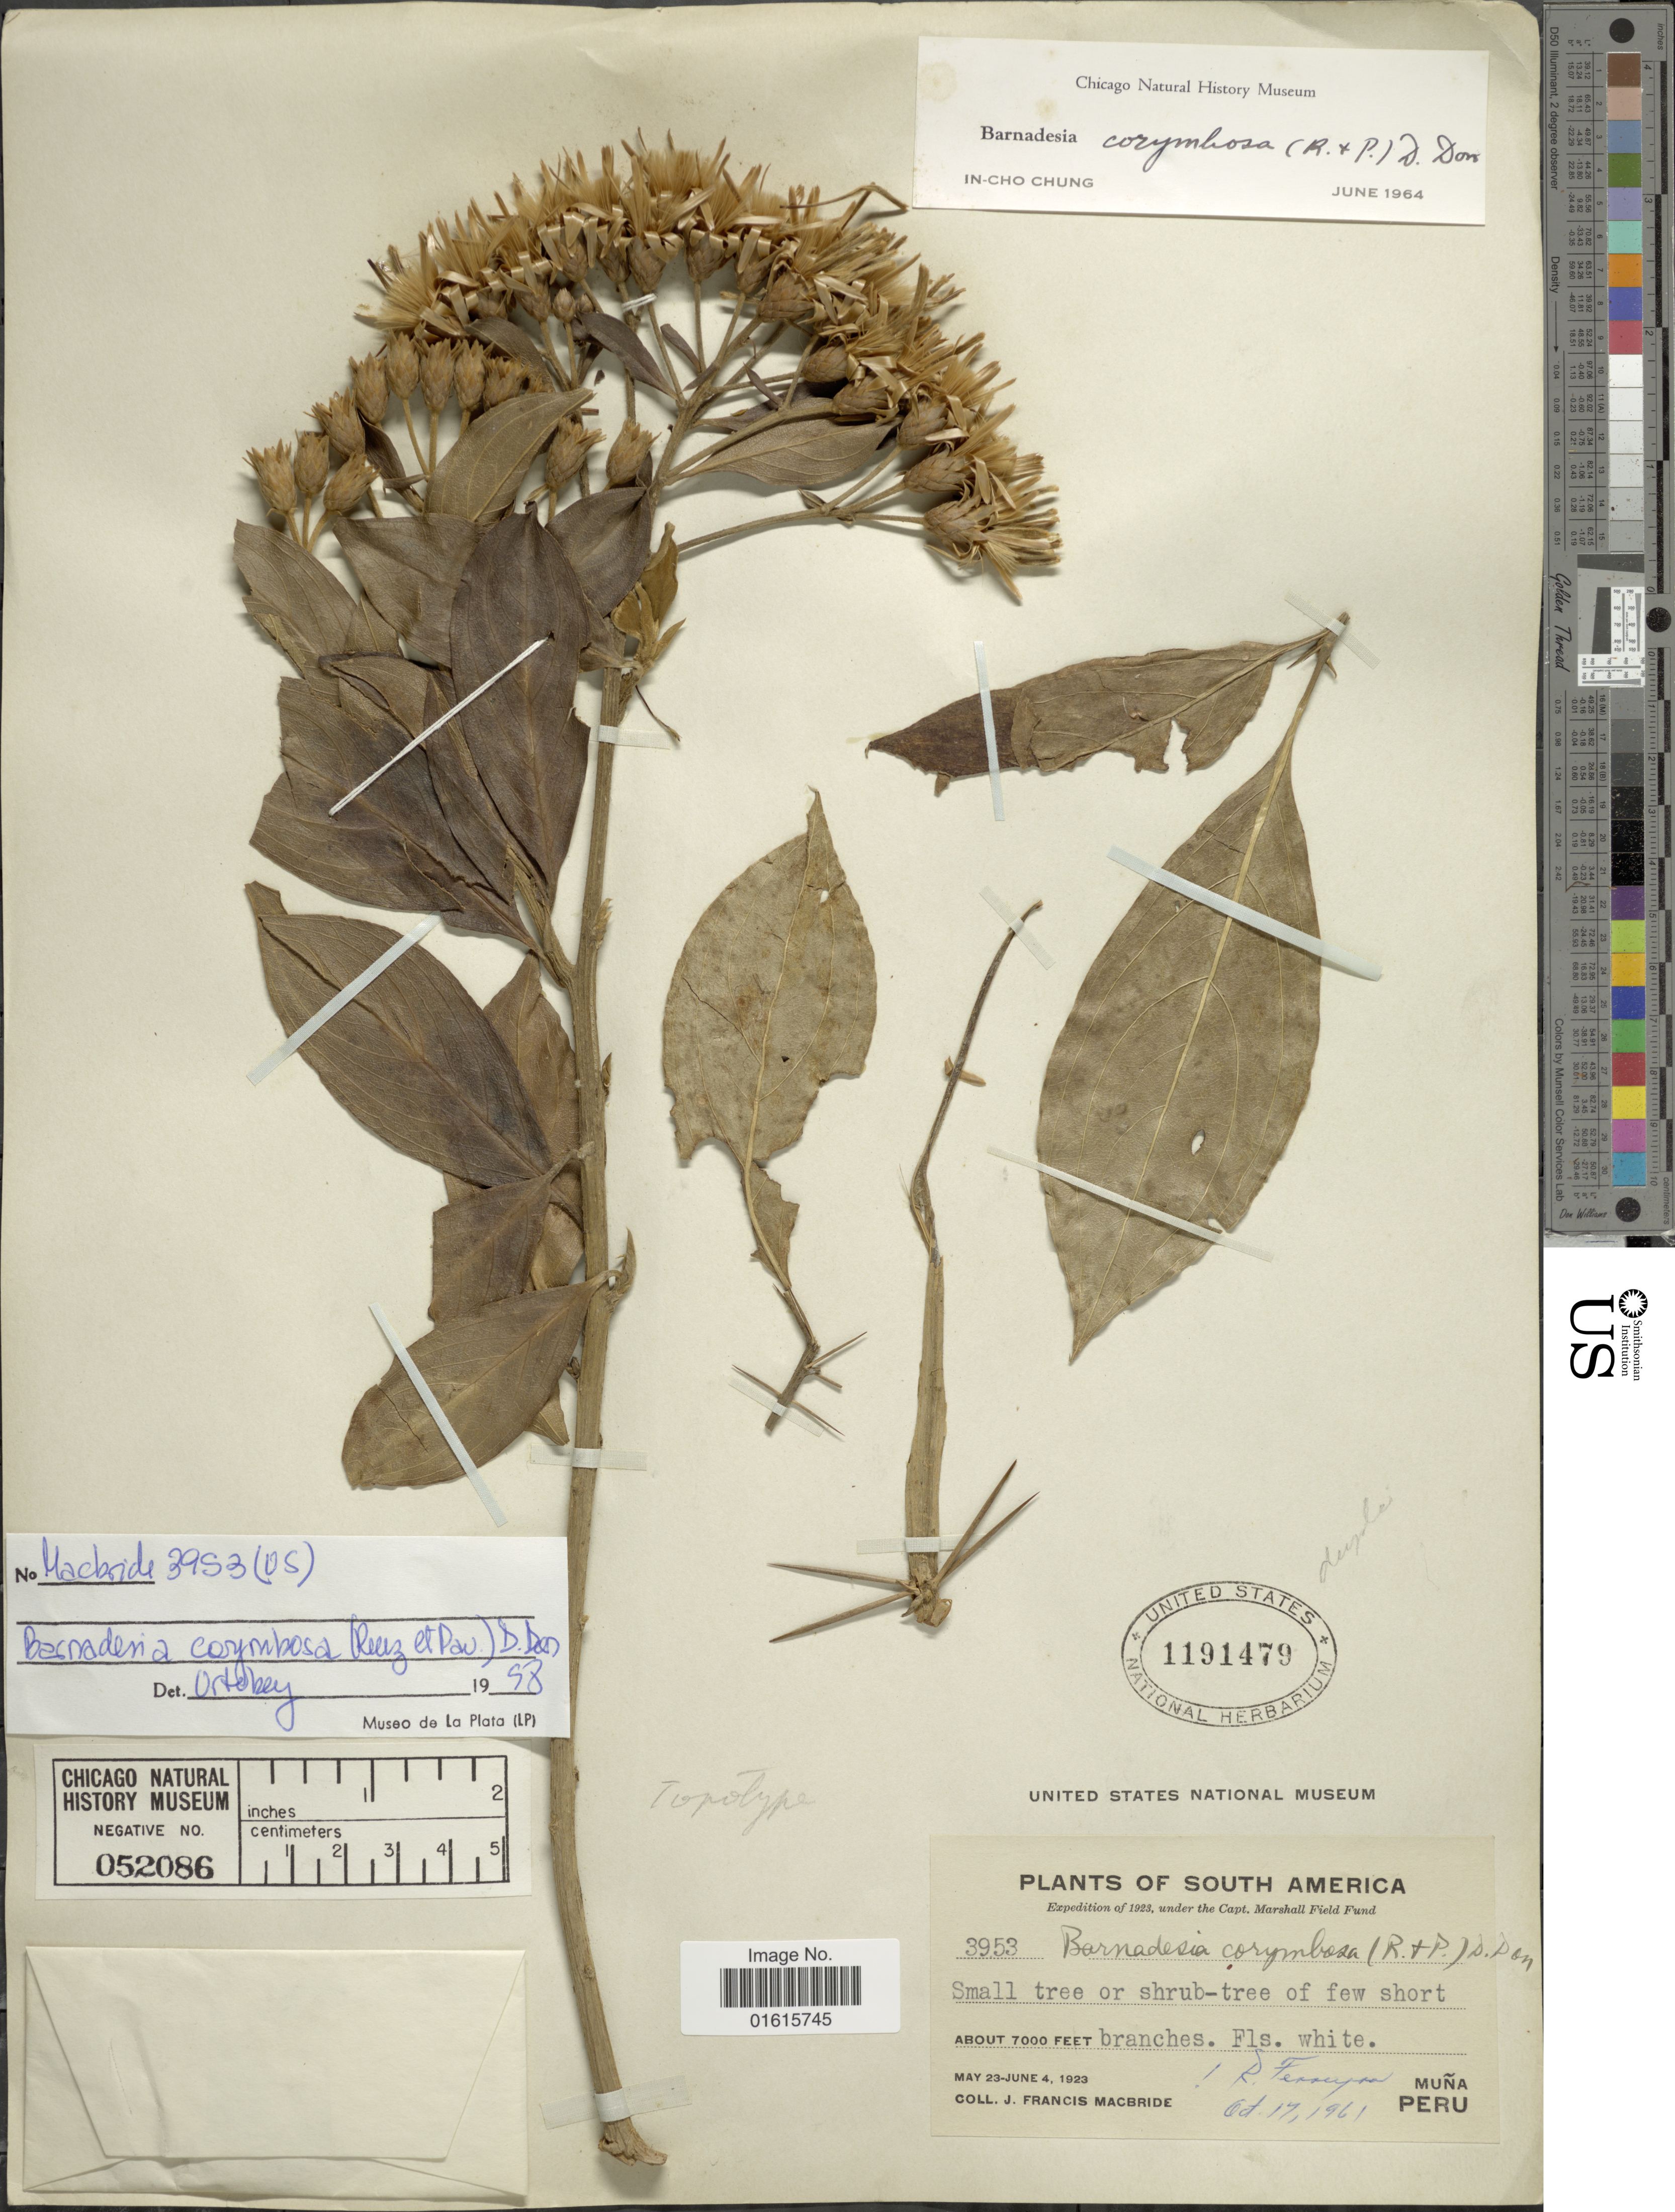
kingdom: Plantae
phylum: Tracheophyta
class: Magnoliopsida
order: Asterales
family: Asteraceae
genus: Barnadesia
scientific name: Barnadesia corymbosa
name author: (Ruiz & Pav.) D. Don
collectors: J. F. Macbride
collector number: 3953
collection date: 1923-05-23/1923-06-04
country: Peru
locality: Muna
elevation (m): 2134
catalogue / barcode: US 1191479